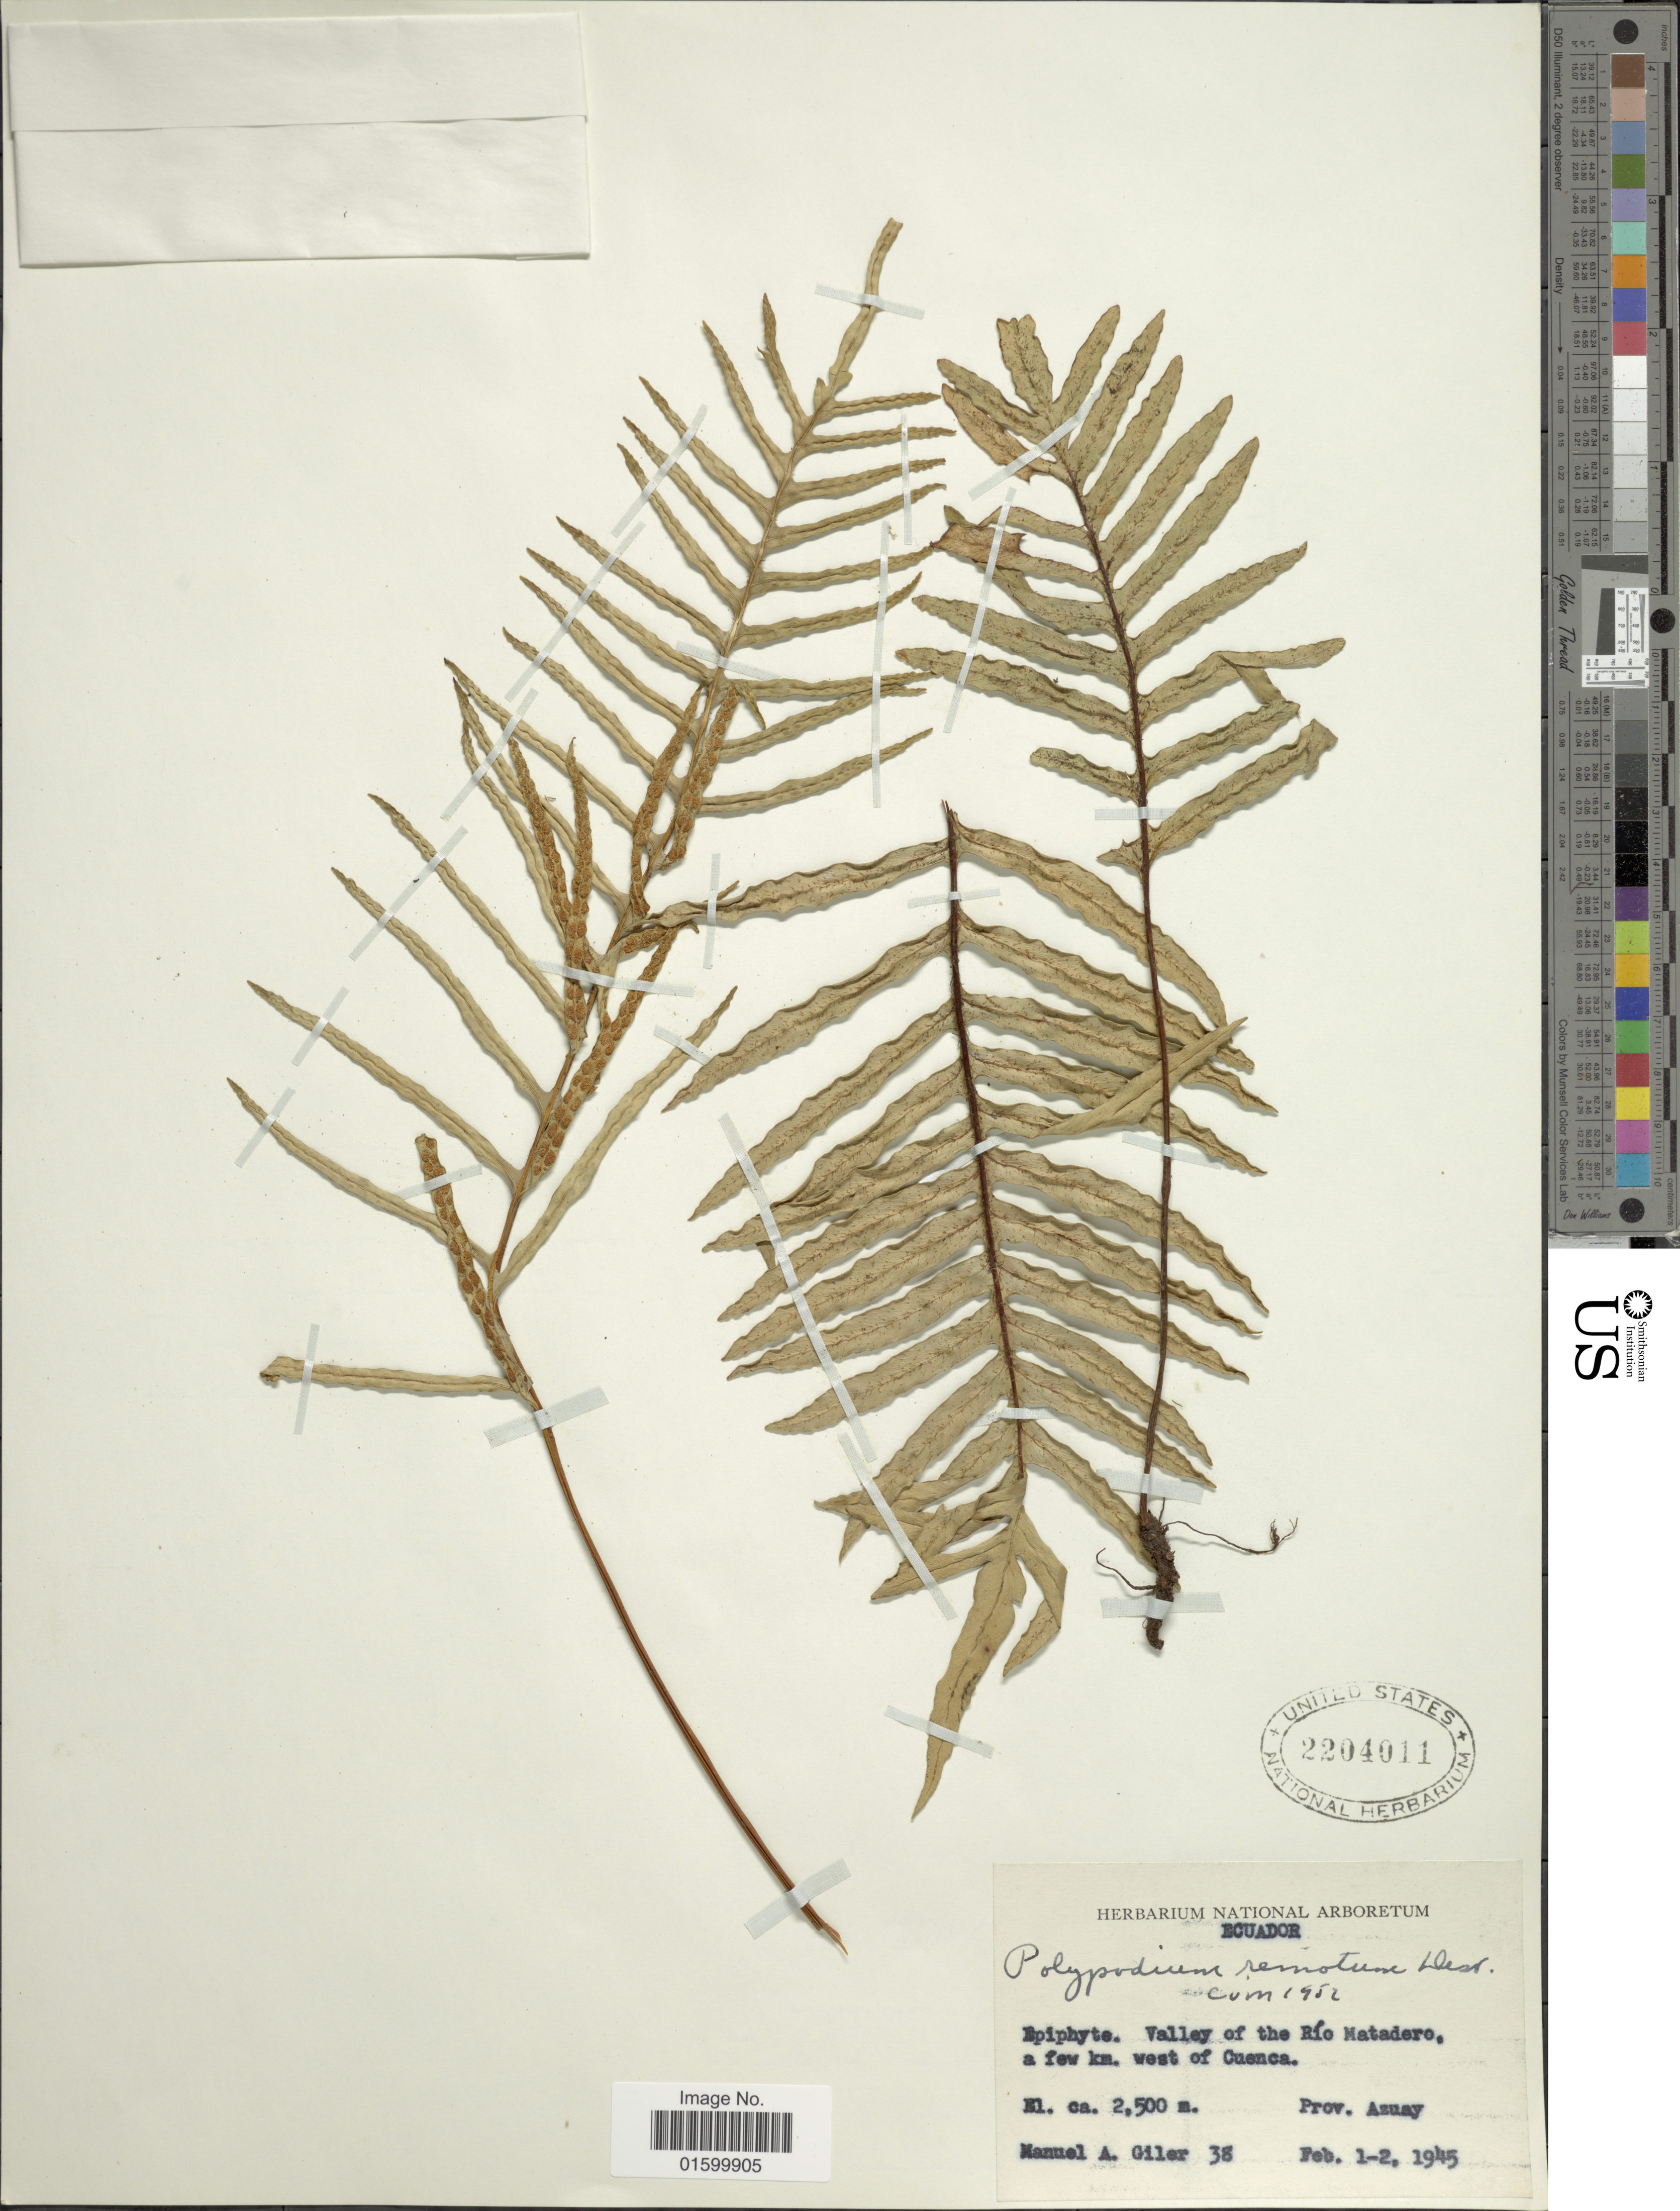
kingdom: Plantae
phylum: Tracheophyta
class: Polypodiopsida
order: Polypodiales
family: Polypodiaceae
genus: Pleopeltis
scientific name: Pleopeltis remota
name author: (Desv.) A.R. Sm.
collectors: M. Gíler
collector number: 38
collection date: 1945-02-01/1945-02-02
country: Ecuador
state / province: Azuay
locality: Valley of the Rio Matadero, a few km. west of Cuenca, Prov. Azuay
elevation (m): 2500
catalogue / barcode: US 2204011